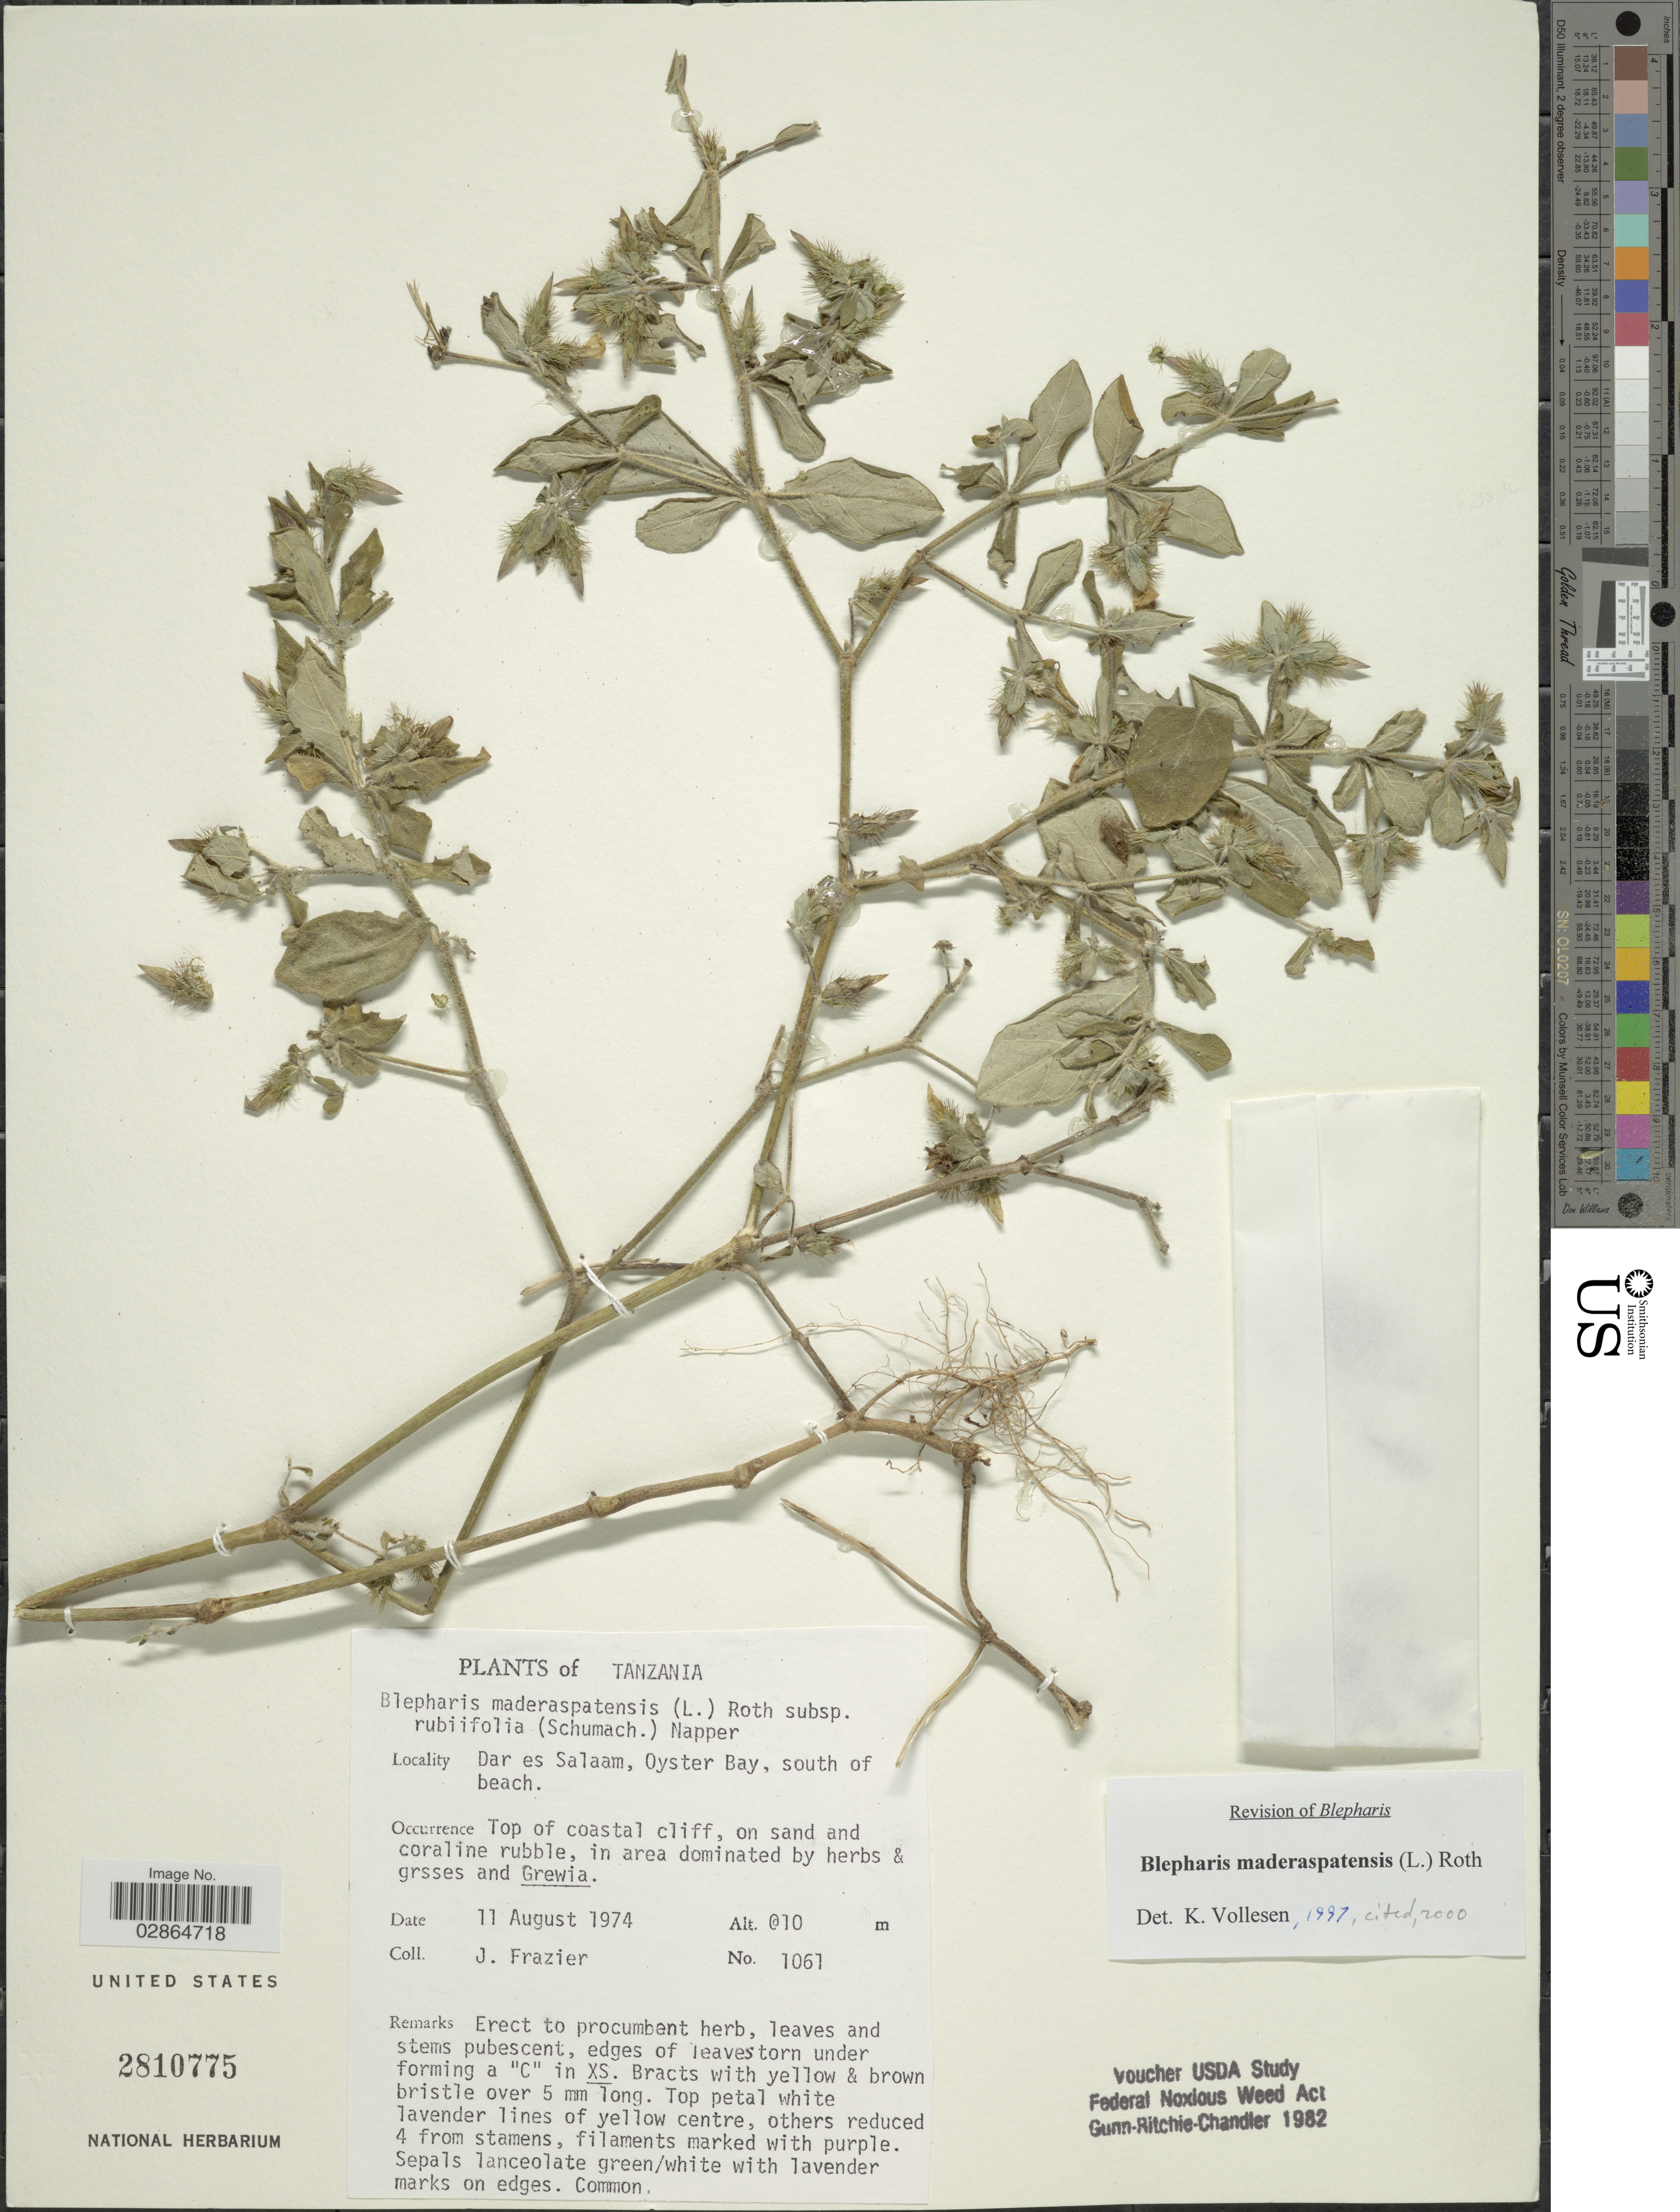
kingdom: Plantae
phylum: Tracheophyta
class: Magnoliopsida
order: Lamiales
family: Acanthaceae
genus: Blepharis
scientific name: Blepharis maderaspatensis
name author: (L.) B. Heyne ex Roth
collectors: J. Frazier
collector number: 1061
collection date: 1974-08-11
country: Tanzania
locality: Dar es Salaam, Oyster Bay, south of beach.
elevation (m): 10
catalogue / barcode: US 2810775